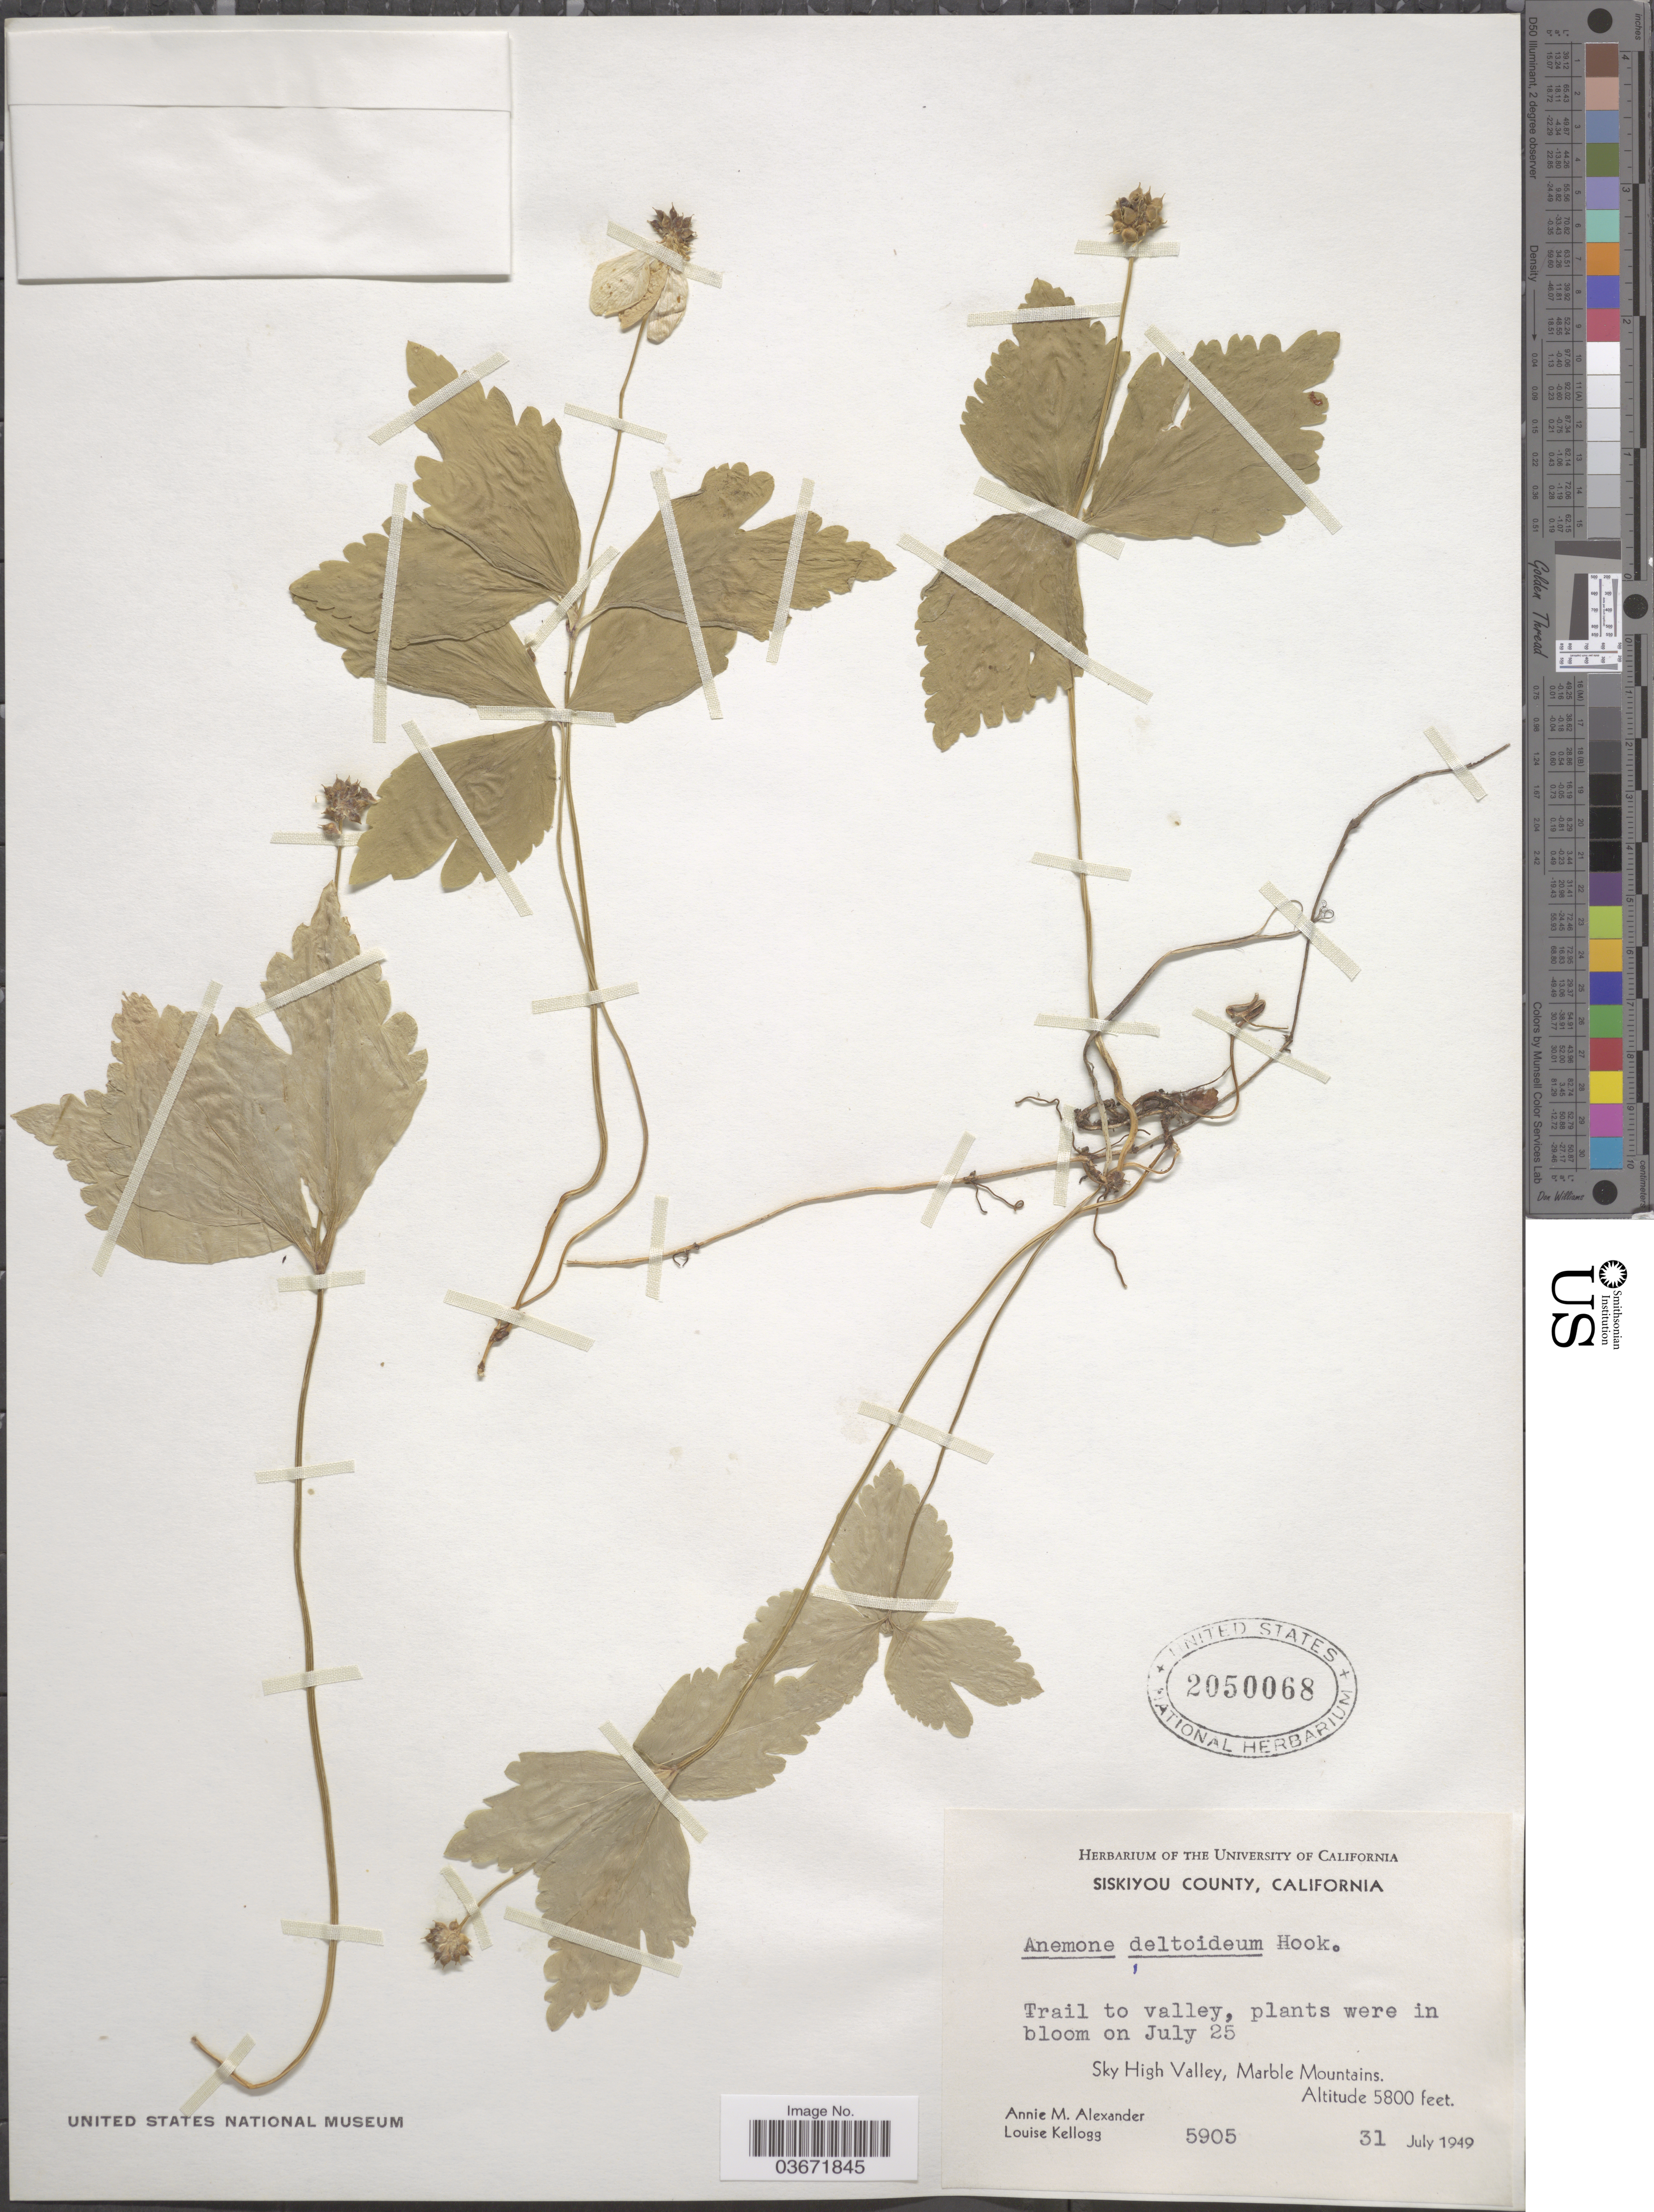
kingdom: Plantae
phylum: Tracheophyta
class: Magnoliopsida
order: Ranunculales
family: Ranunculaceae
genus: Anemone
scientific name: Anemone deltoidea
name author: Douglas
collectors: A. M. Alexander & L. Kellogg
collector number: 5905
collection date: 1949-07-31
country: United States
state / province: California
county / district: Siskiyou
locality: Siskiyou County. Trail to valley. Sky High Valley, Marble Mountains.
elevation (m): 1768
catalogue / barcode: US 2050068